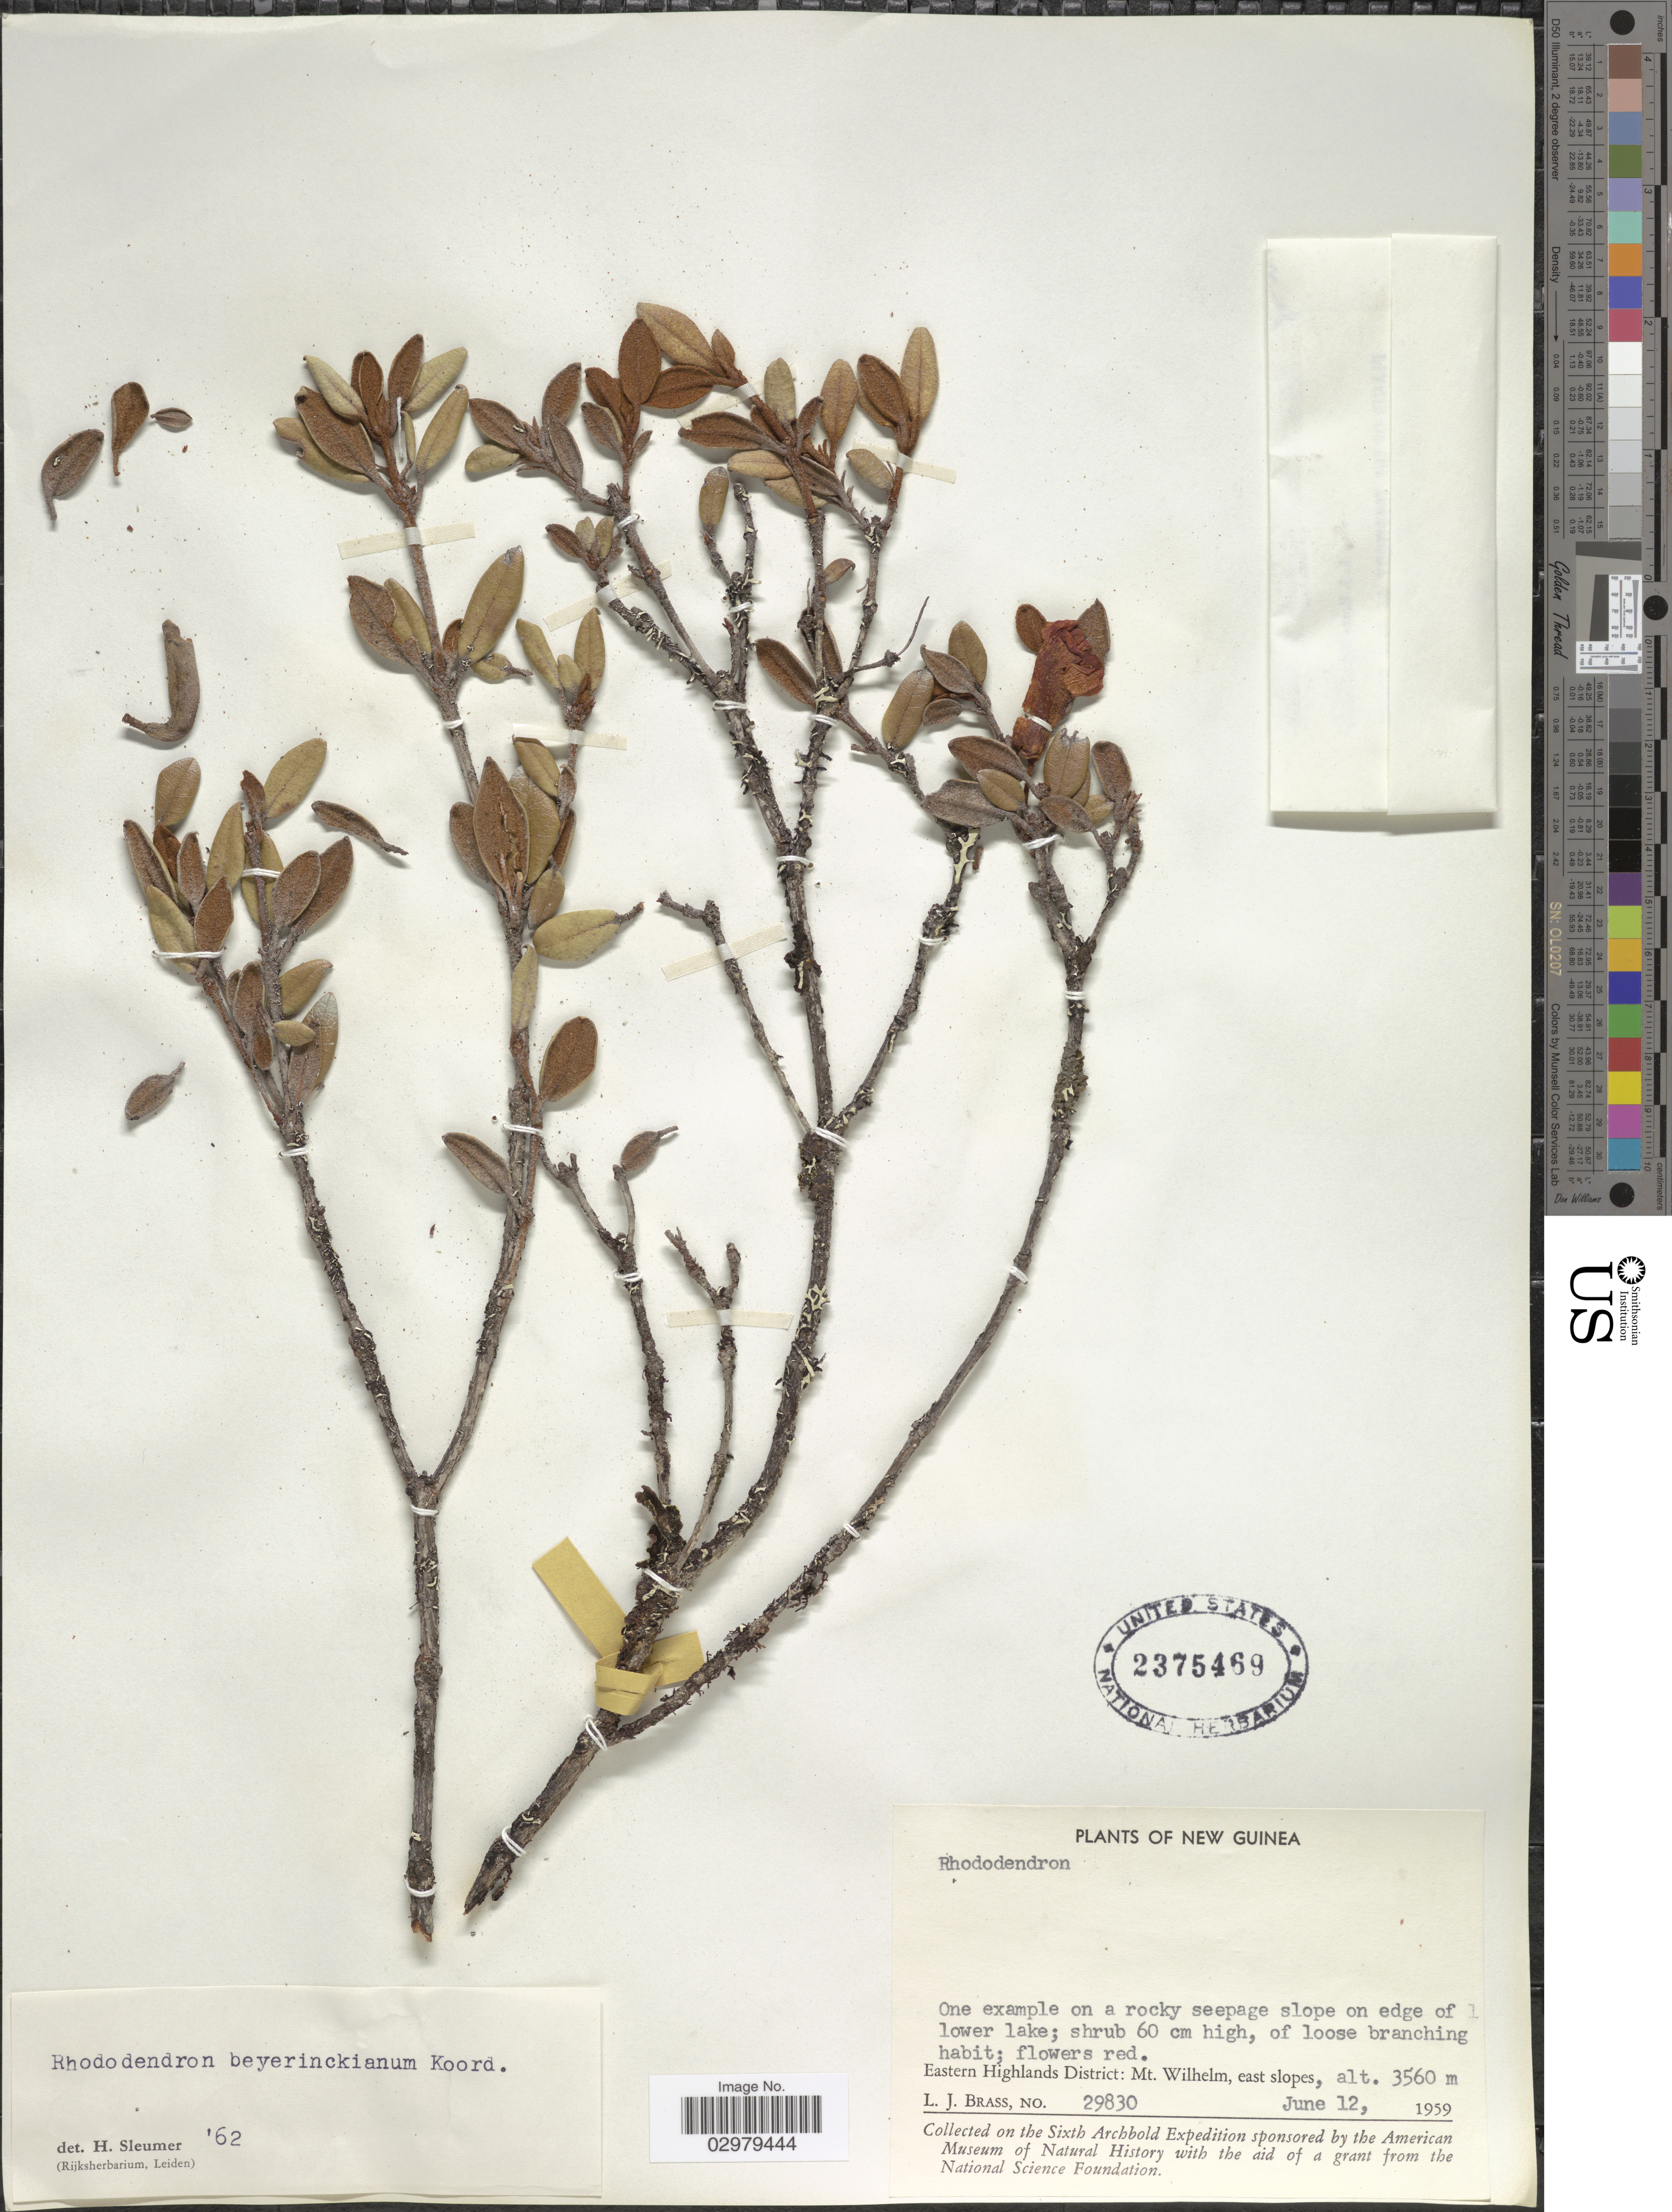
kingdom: Plantae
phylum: Tracheophyta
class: Magnoliopsida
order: Ericales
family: Ericaceae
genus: Rhododendron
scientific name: Rhododendron beyerinckianum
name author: Koord.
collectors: L. J. Brass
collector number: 29830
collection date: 1959-06-12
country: Papua New Guinea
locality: New Guinea. Eastern Highlands District: Mt. Wilhelm, east slopes.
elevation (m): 3560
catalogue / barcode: US 2375469